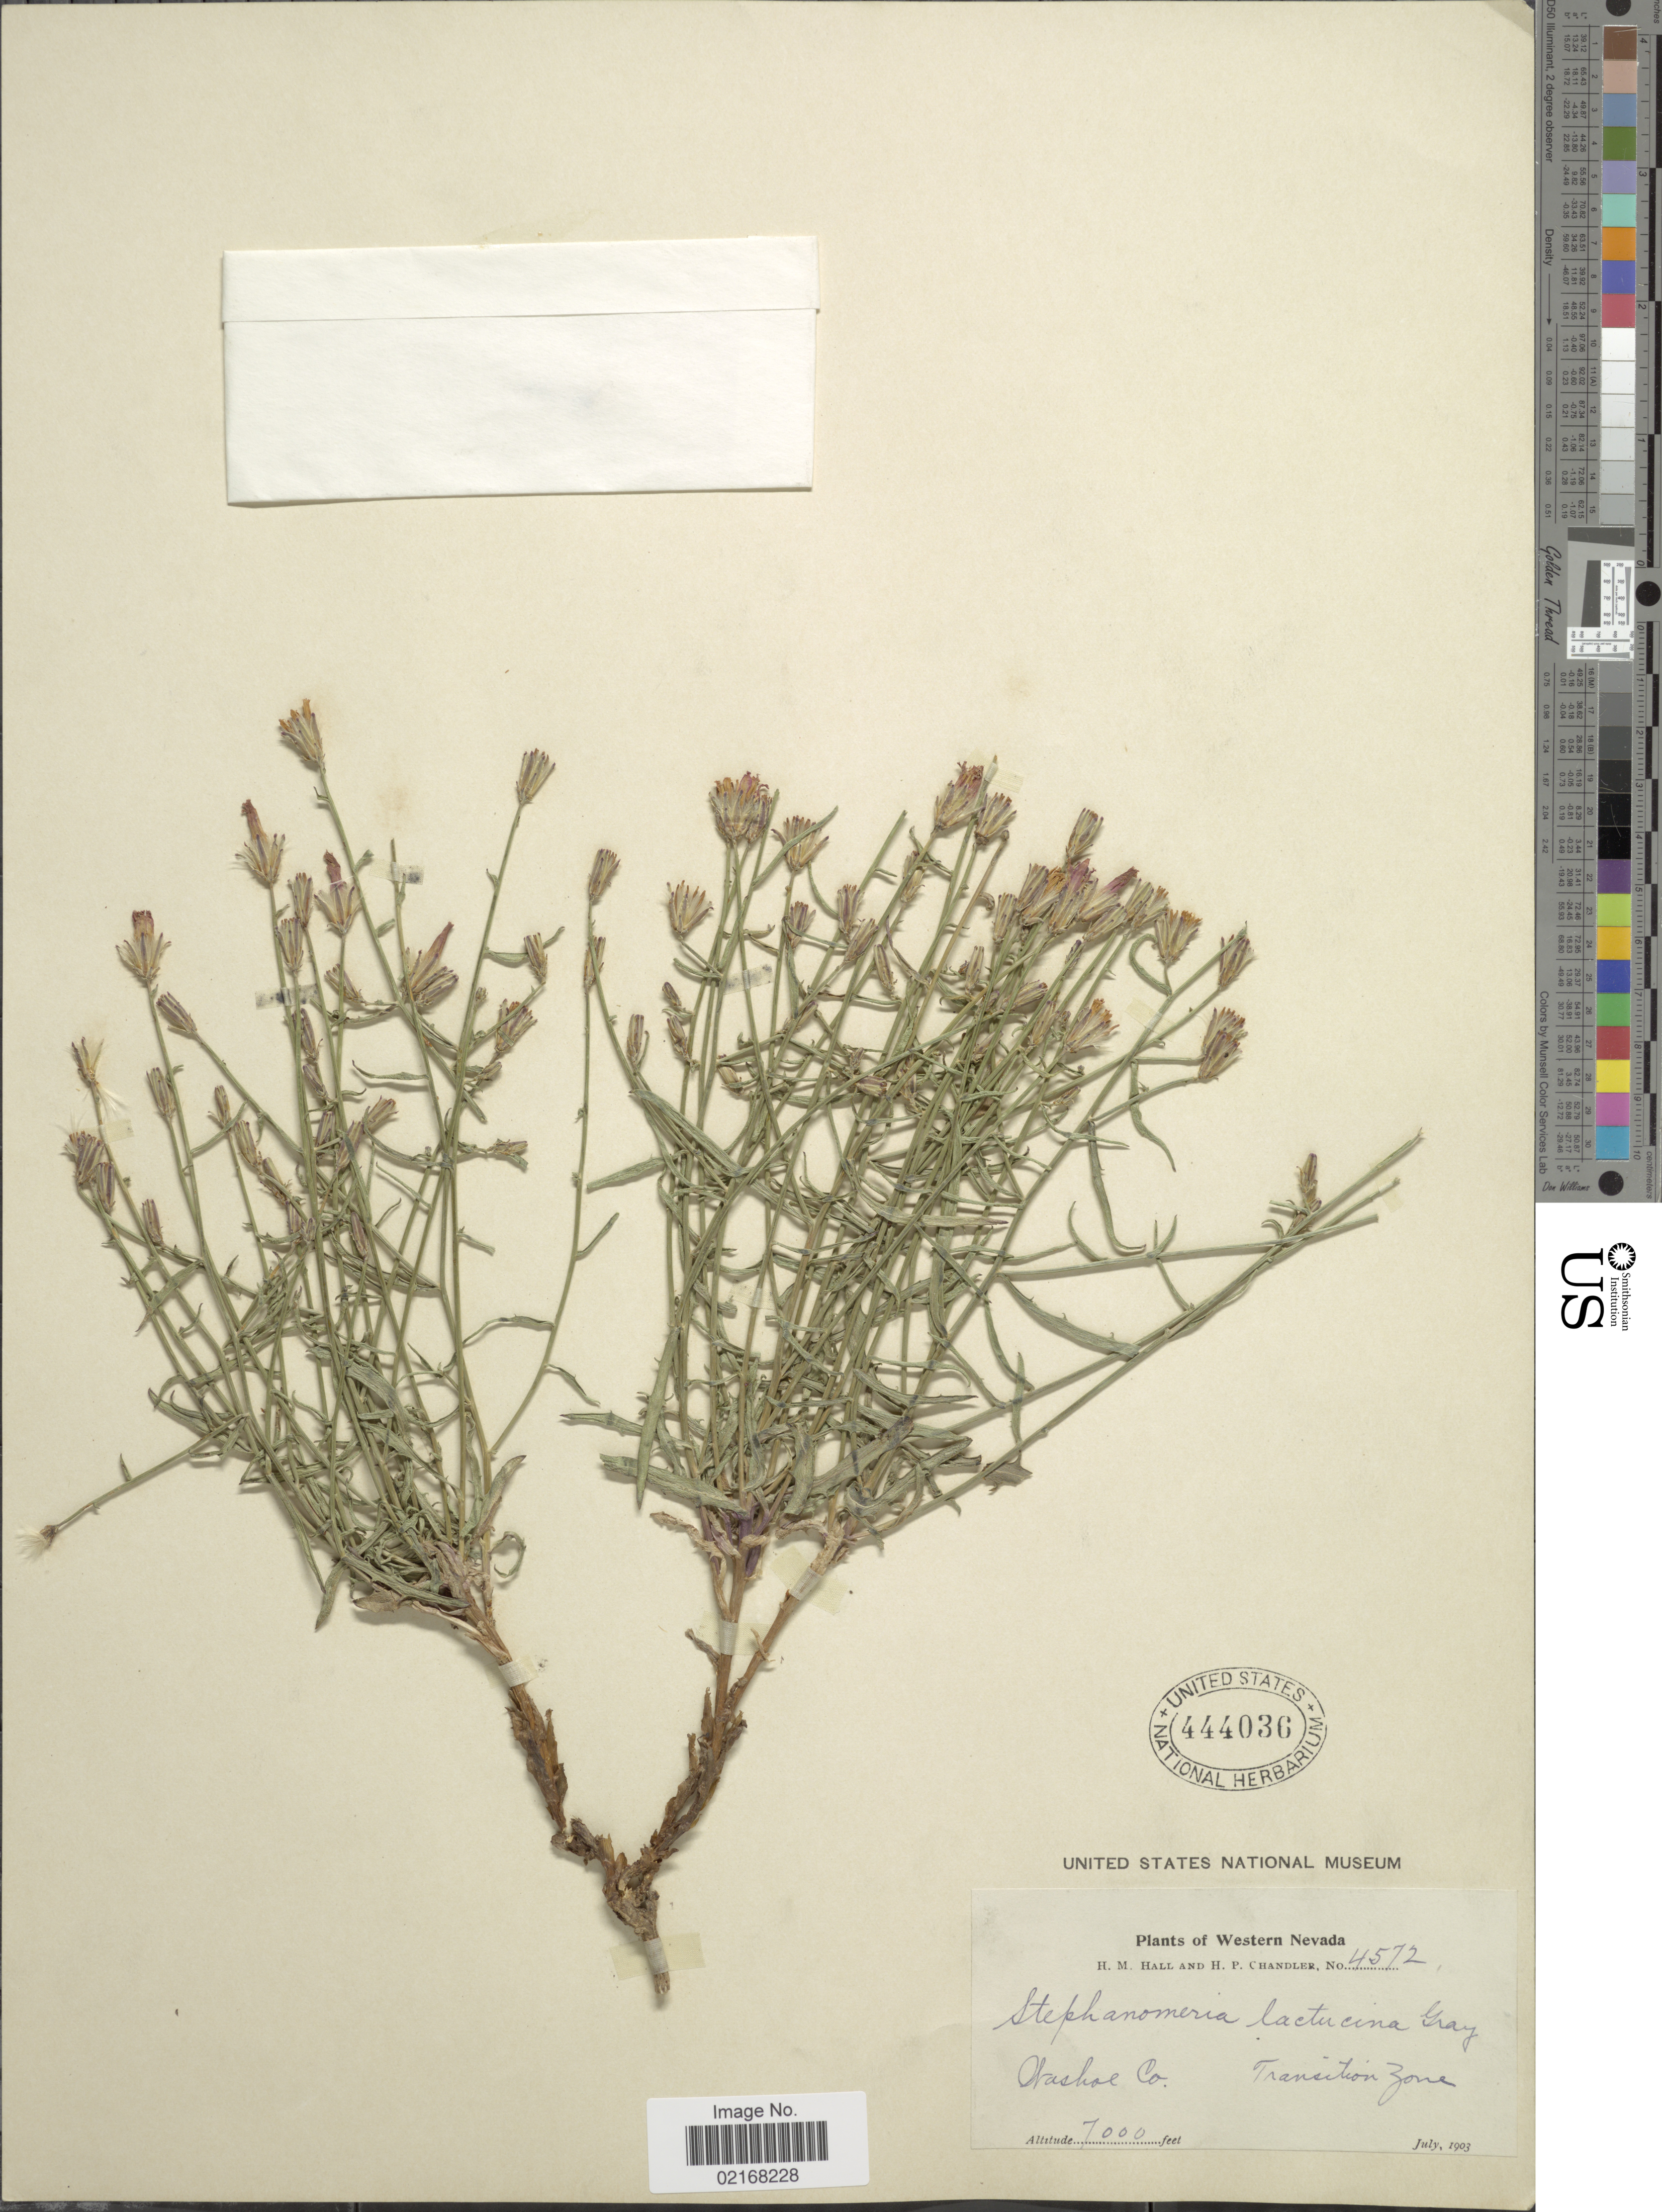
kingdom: Plantae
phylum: Tracheophyta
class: Magnoliopsida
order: Asterales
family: Asteraceae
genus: Stephanomeria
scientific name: Stephanomeria lactucina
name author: A. Gray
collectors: H. M. Hall & H. Chandler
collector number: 4572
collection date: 1903-07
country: United States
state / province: Nevada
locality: Western Nevada. Washoe Co. Transition Zone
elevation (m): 2134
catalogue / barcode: US 444036